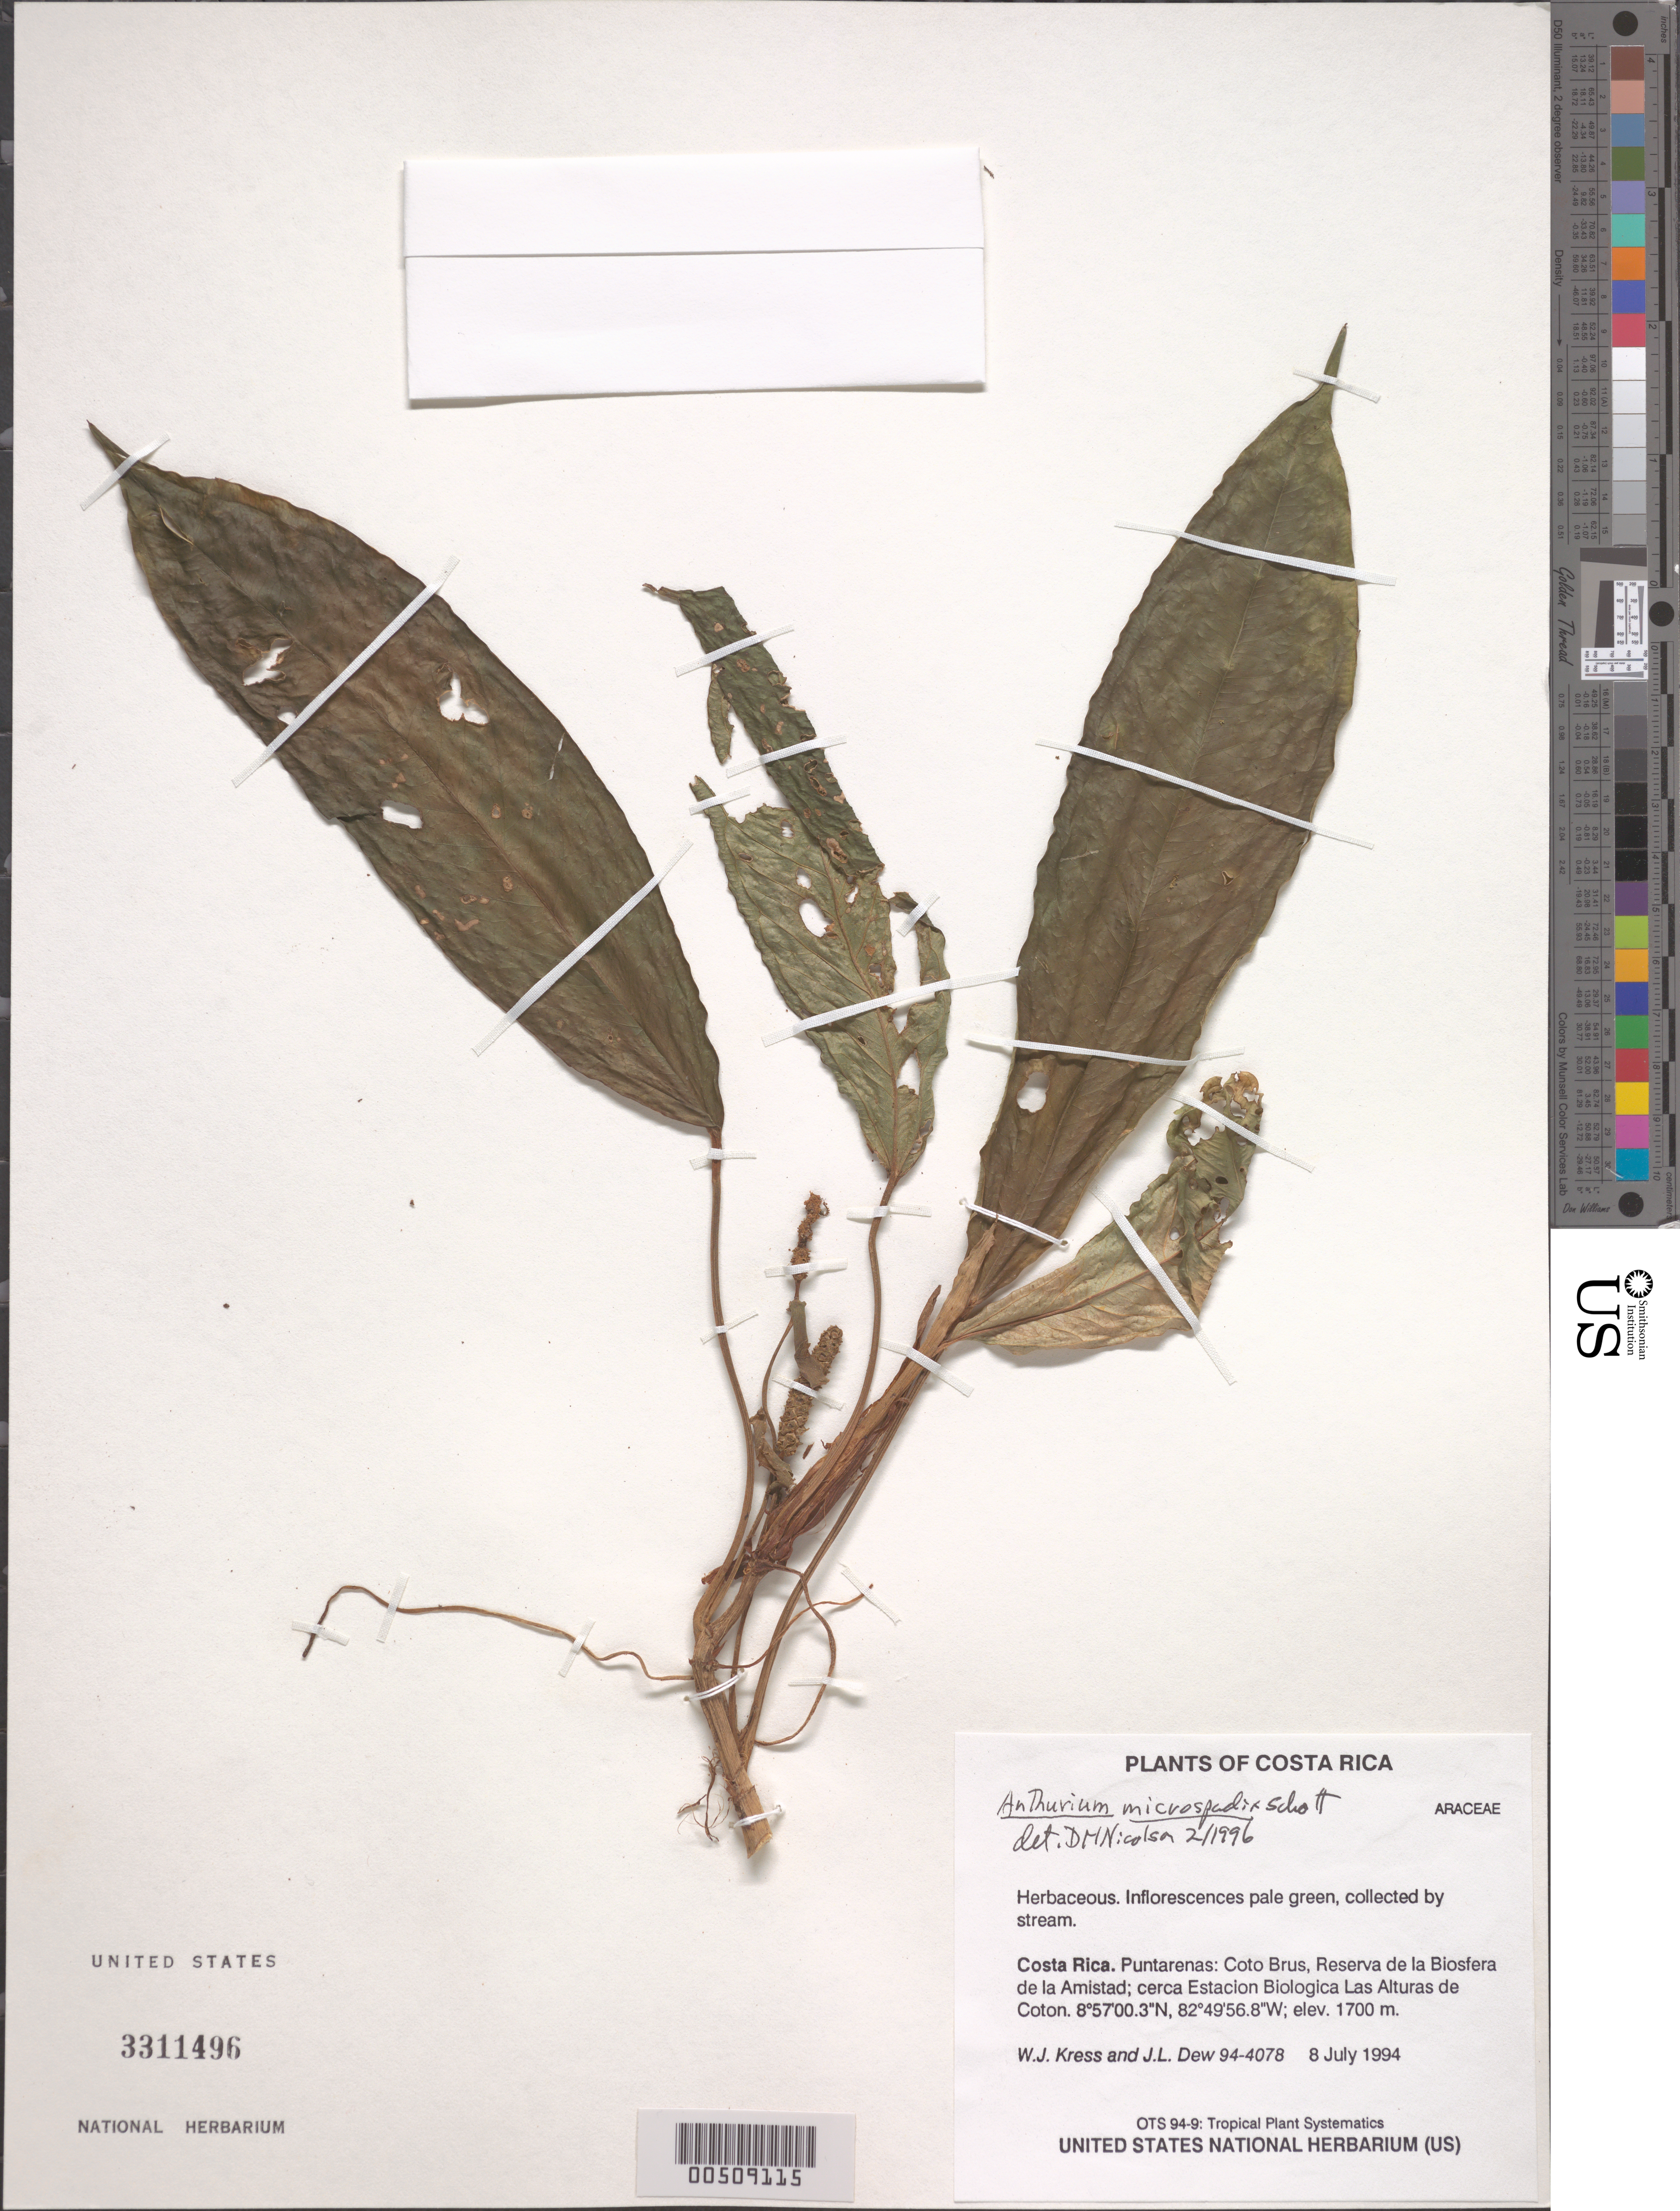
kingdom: Plantae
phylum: Tracheophyta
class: Liliopsida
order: Alismatales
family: Araceae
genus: Anthurium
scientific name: Anthurium microspadix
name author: Schott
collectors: W. J. Kress & J. L. Dew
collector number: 94-4078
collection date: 1994-07-08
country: Costa Rica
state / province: Puntarenas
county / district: Coto Brus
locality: Reserva de la Biosfera de la Amistad; cerca Estacion Biologica Las Alturas de Coton.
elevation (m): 1700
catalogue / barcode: US 3311496